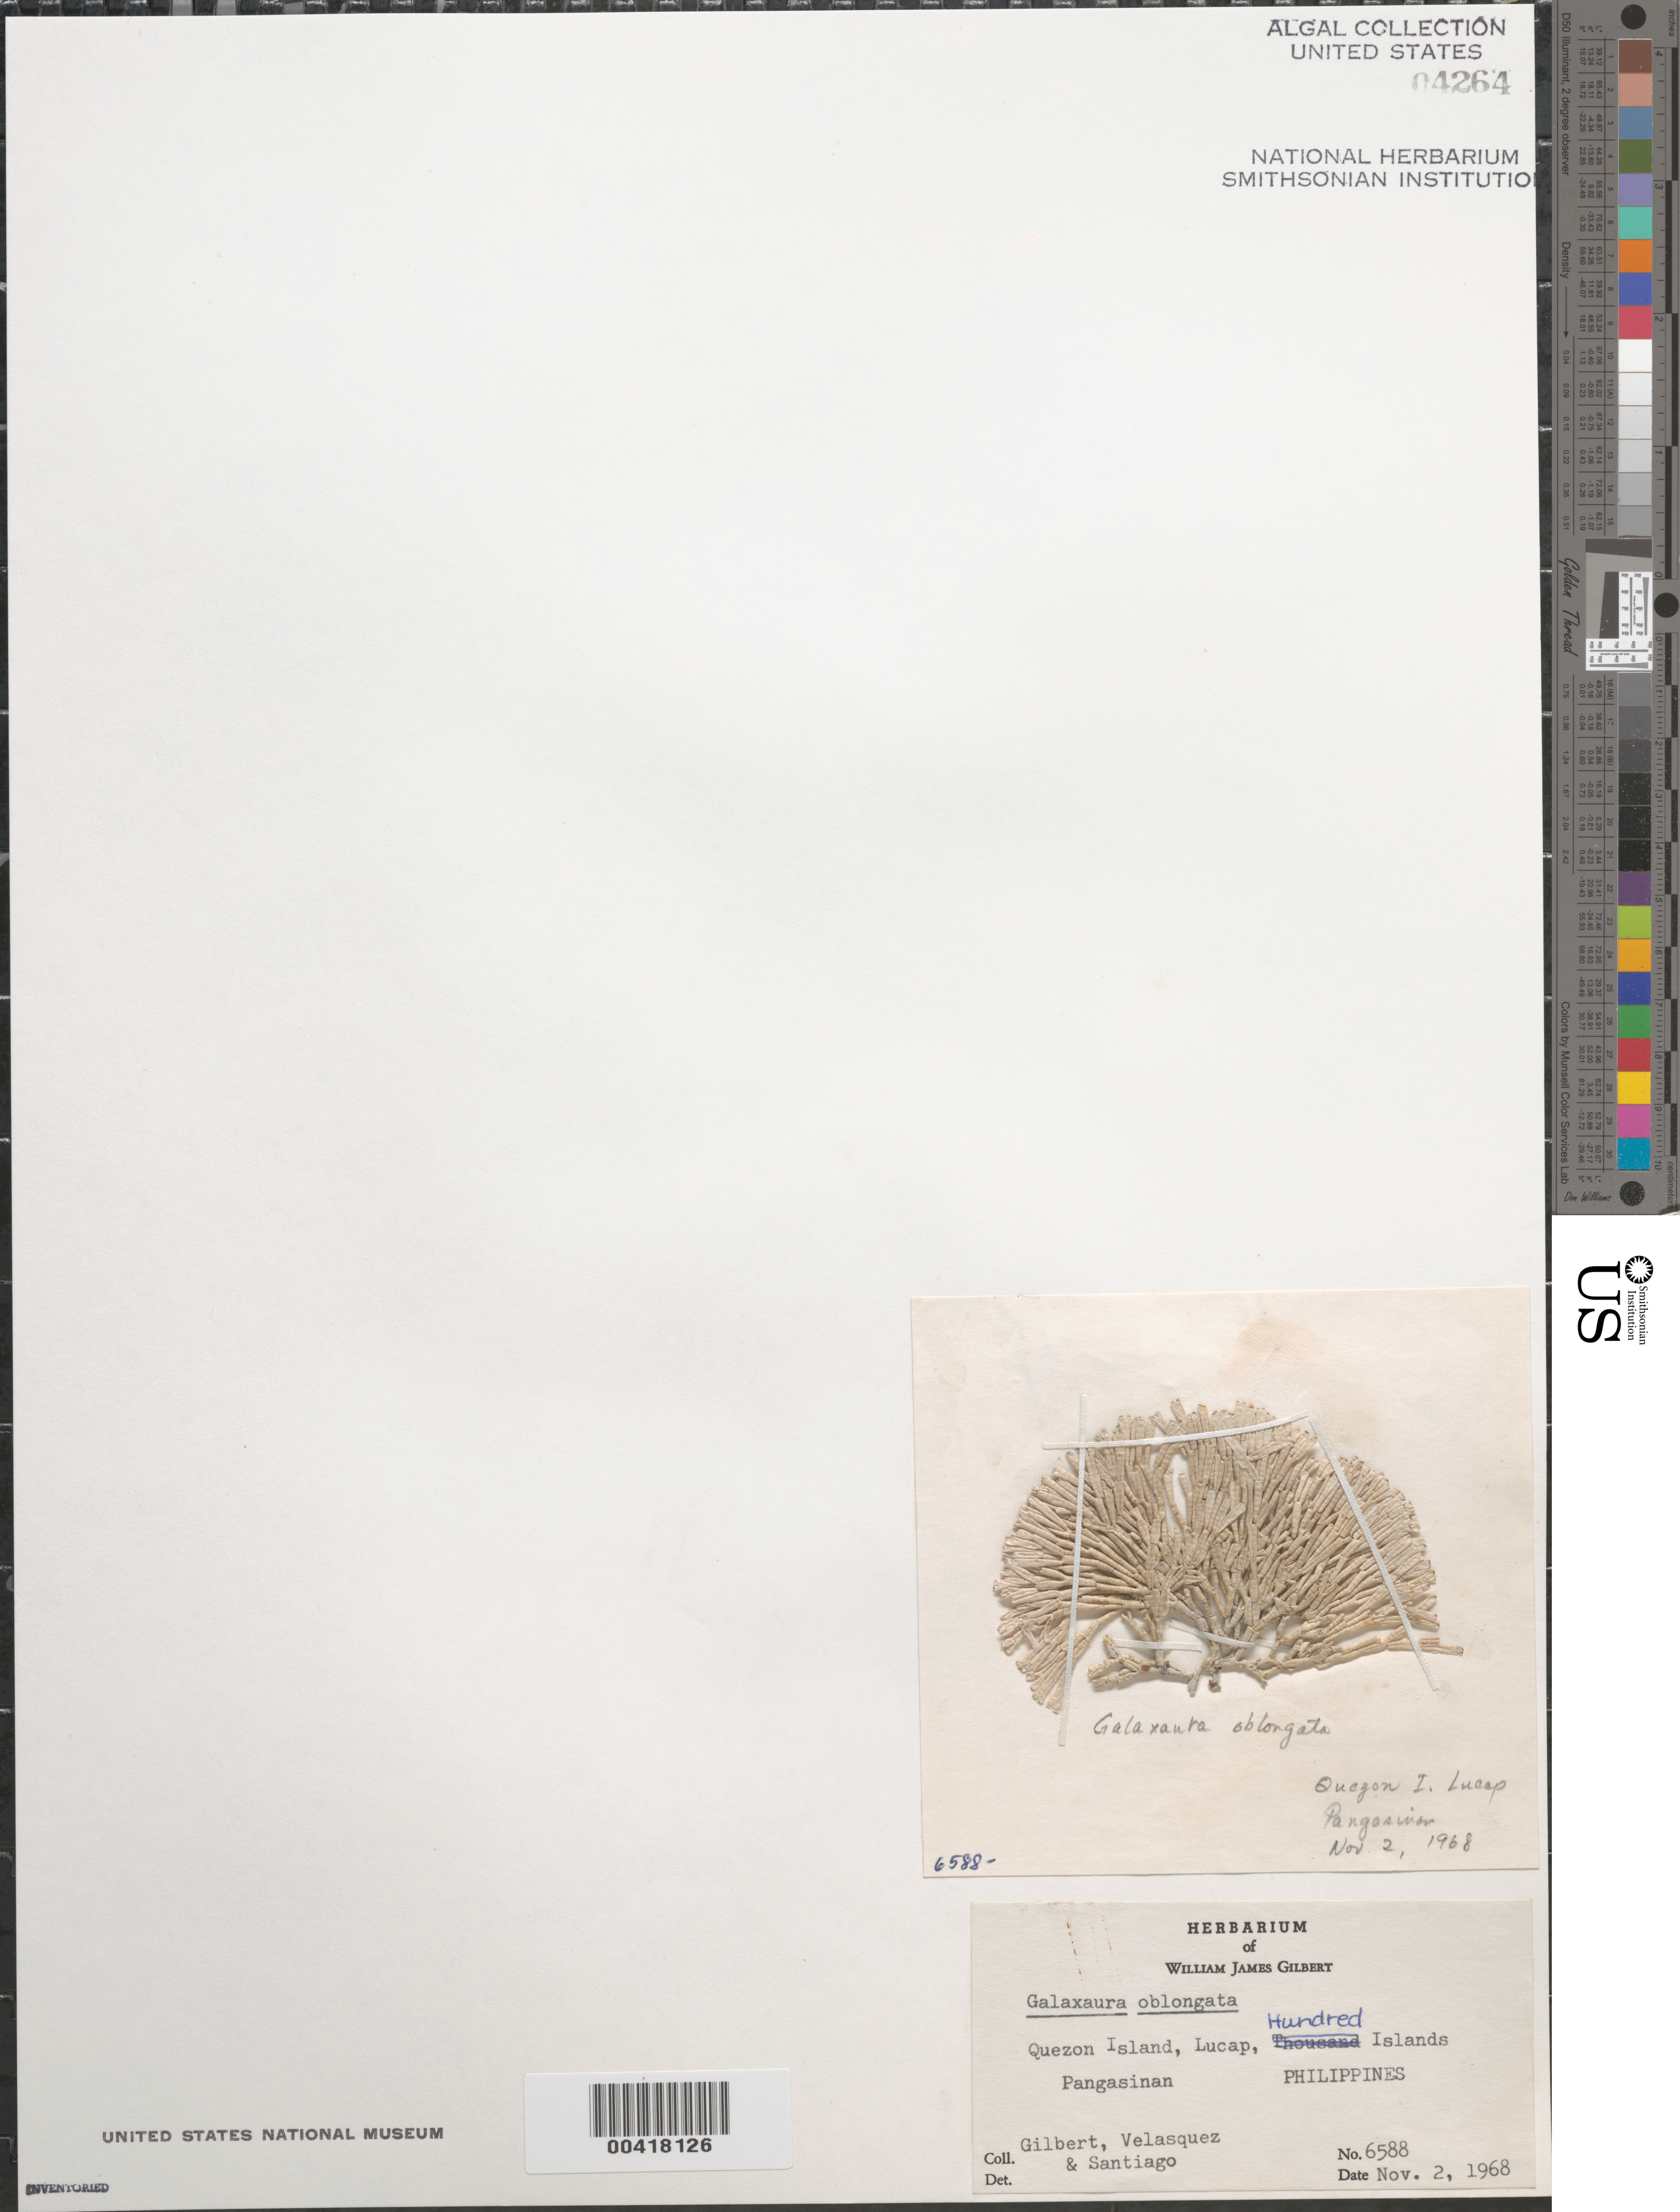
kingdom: Plantae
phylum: Rhodophyta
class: Florideophyceae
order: Nemaliales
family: Galaxauraceae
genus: Tricleocarpa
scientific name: Tricleocarpa fragilis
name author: (L.) Huisman & R.A. Towns.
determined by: Algae name updating Project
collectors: W. J. Gilbert, G. Velasquez & A. Santiago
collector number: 6588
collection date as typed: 02 Nov 1968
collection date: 1968-11-02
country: Philippines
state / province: Ilocos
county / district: Pangasinan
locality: Quezon island, lucap, hundred islands, pangasinan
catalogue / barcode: US 4264